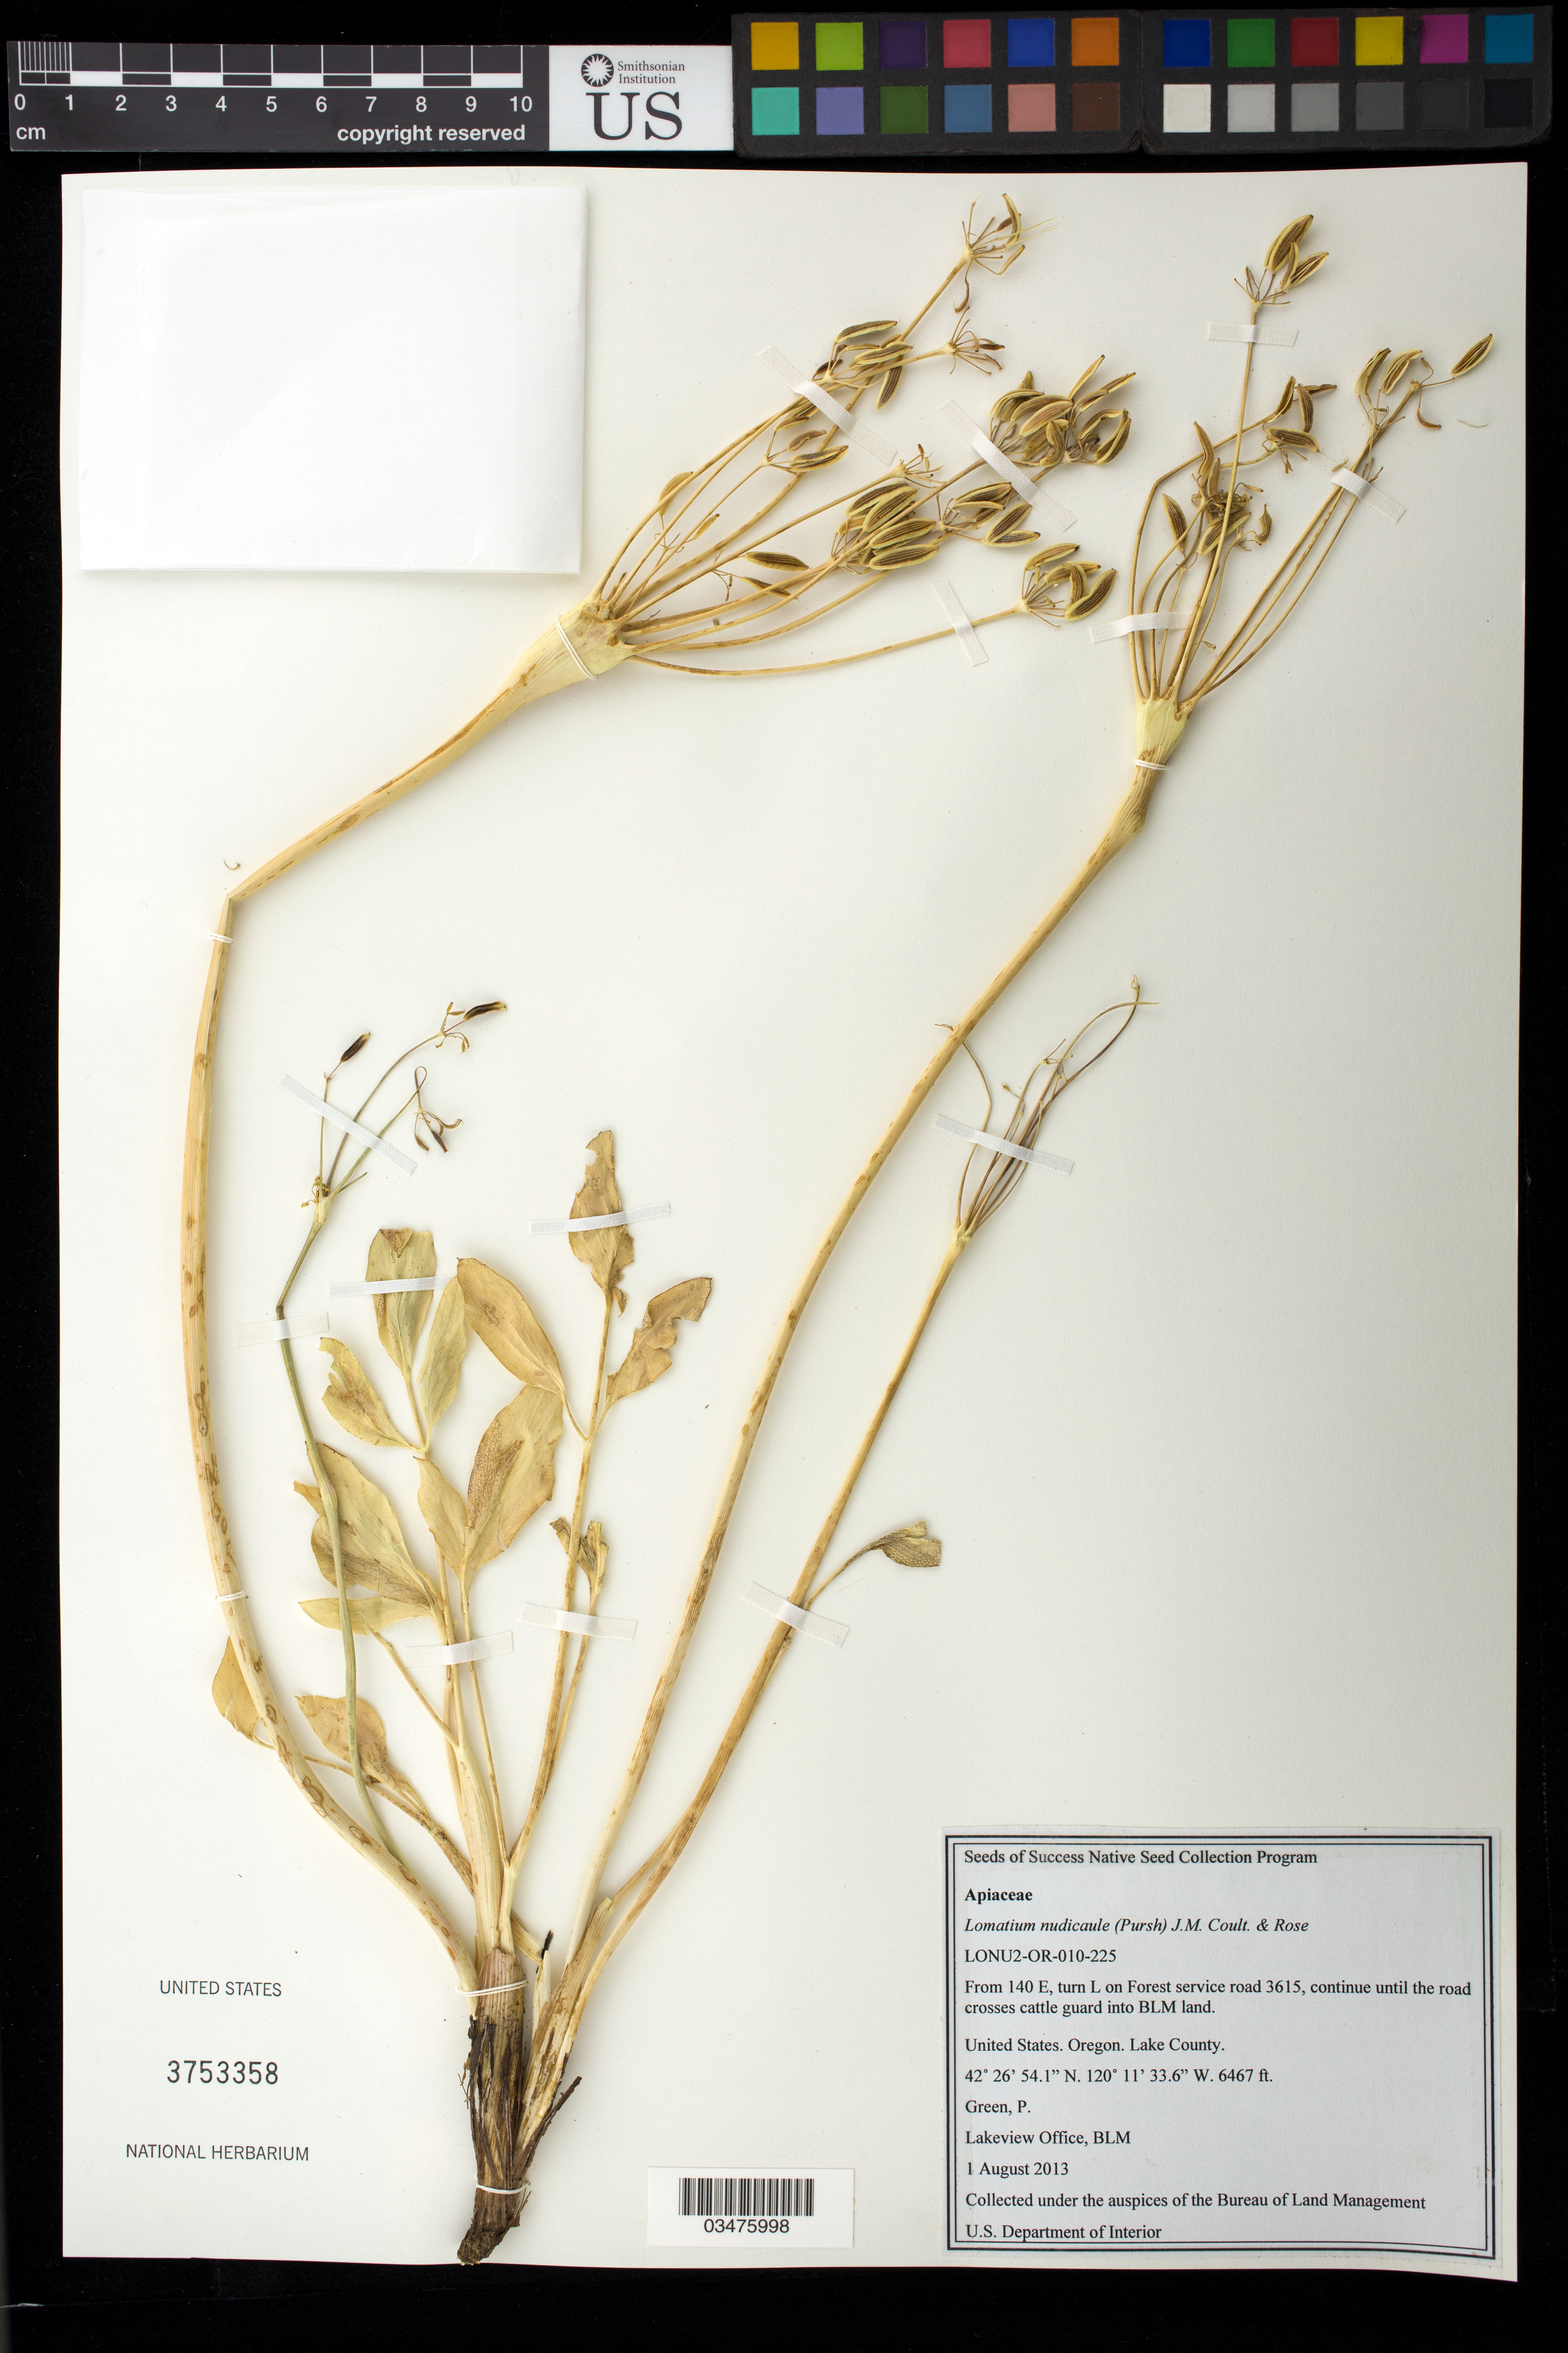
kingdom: Plantae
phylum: Tracheophyta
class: Magnoliopsida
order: Apiales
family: Apiaceae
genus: Lomatium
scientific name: Lomatium nudicaule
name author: (Pursh) J.M. Coult. & Rose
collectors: P. Green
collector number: LONU2-OR-010-225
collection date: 2013-08-01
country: United States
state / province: Oregon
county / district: Lake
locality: Service road 3615 until the road crosses cattle guard into BLM land.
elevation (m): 1971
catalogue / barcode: US 3753358